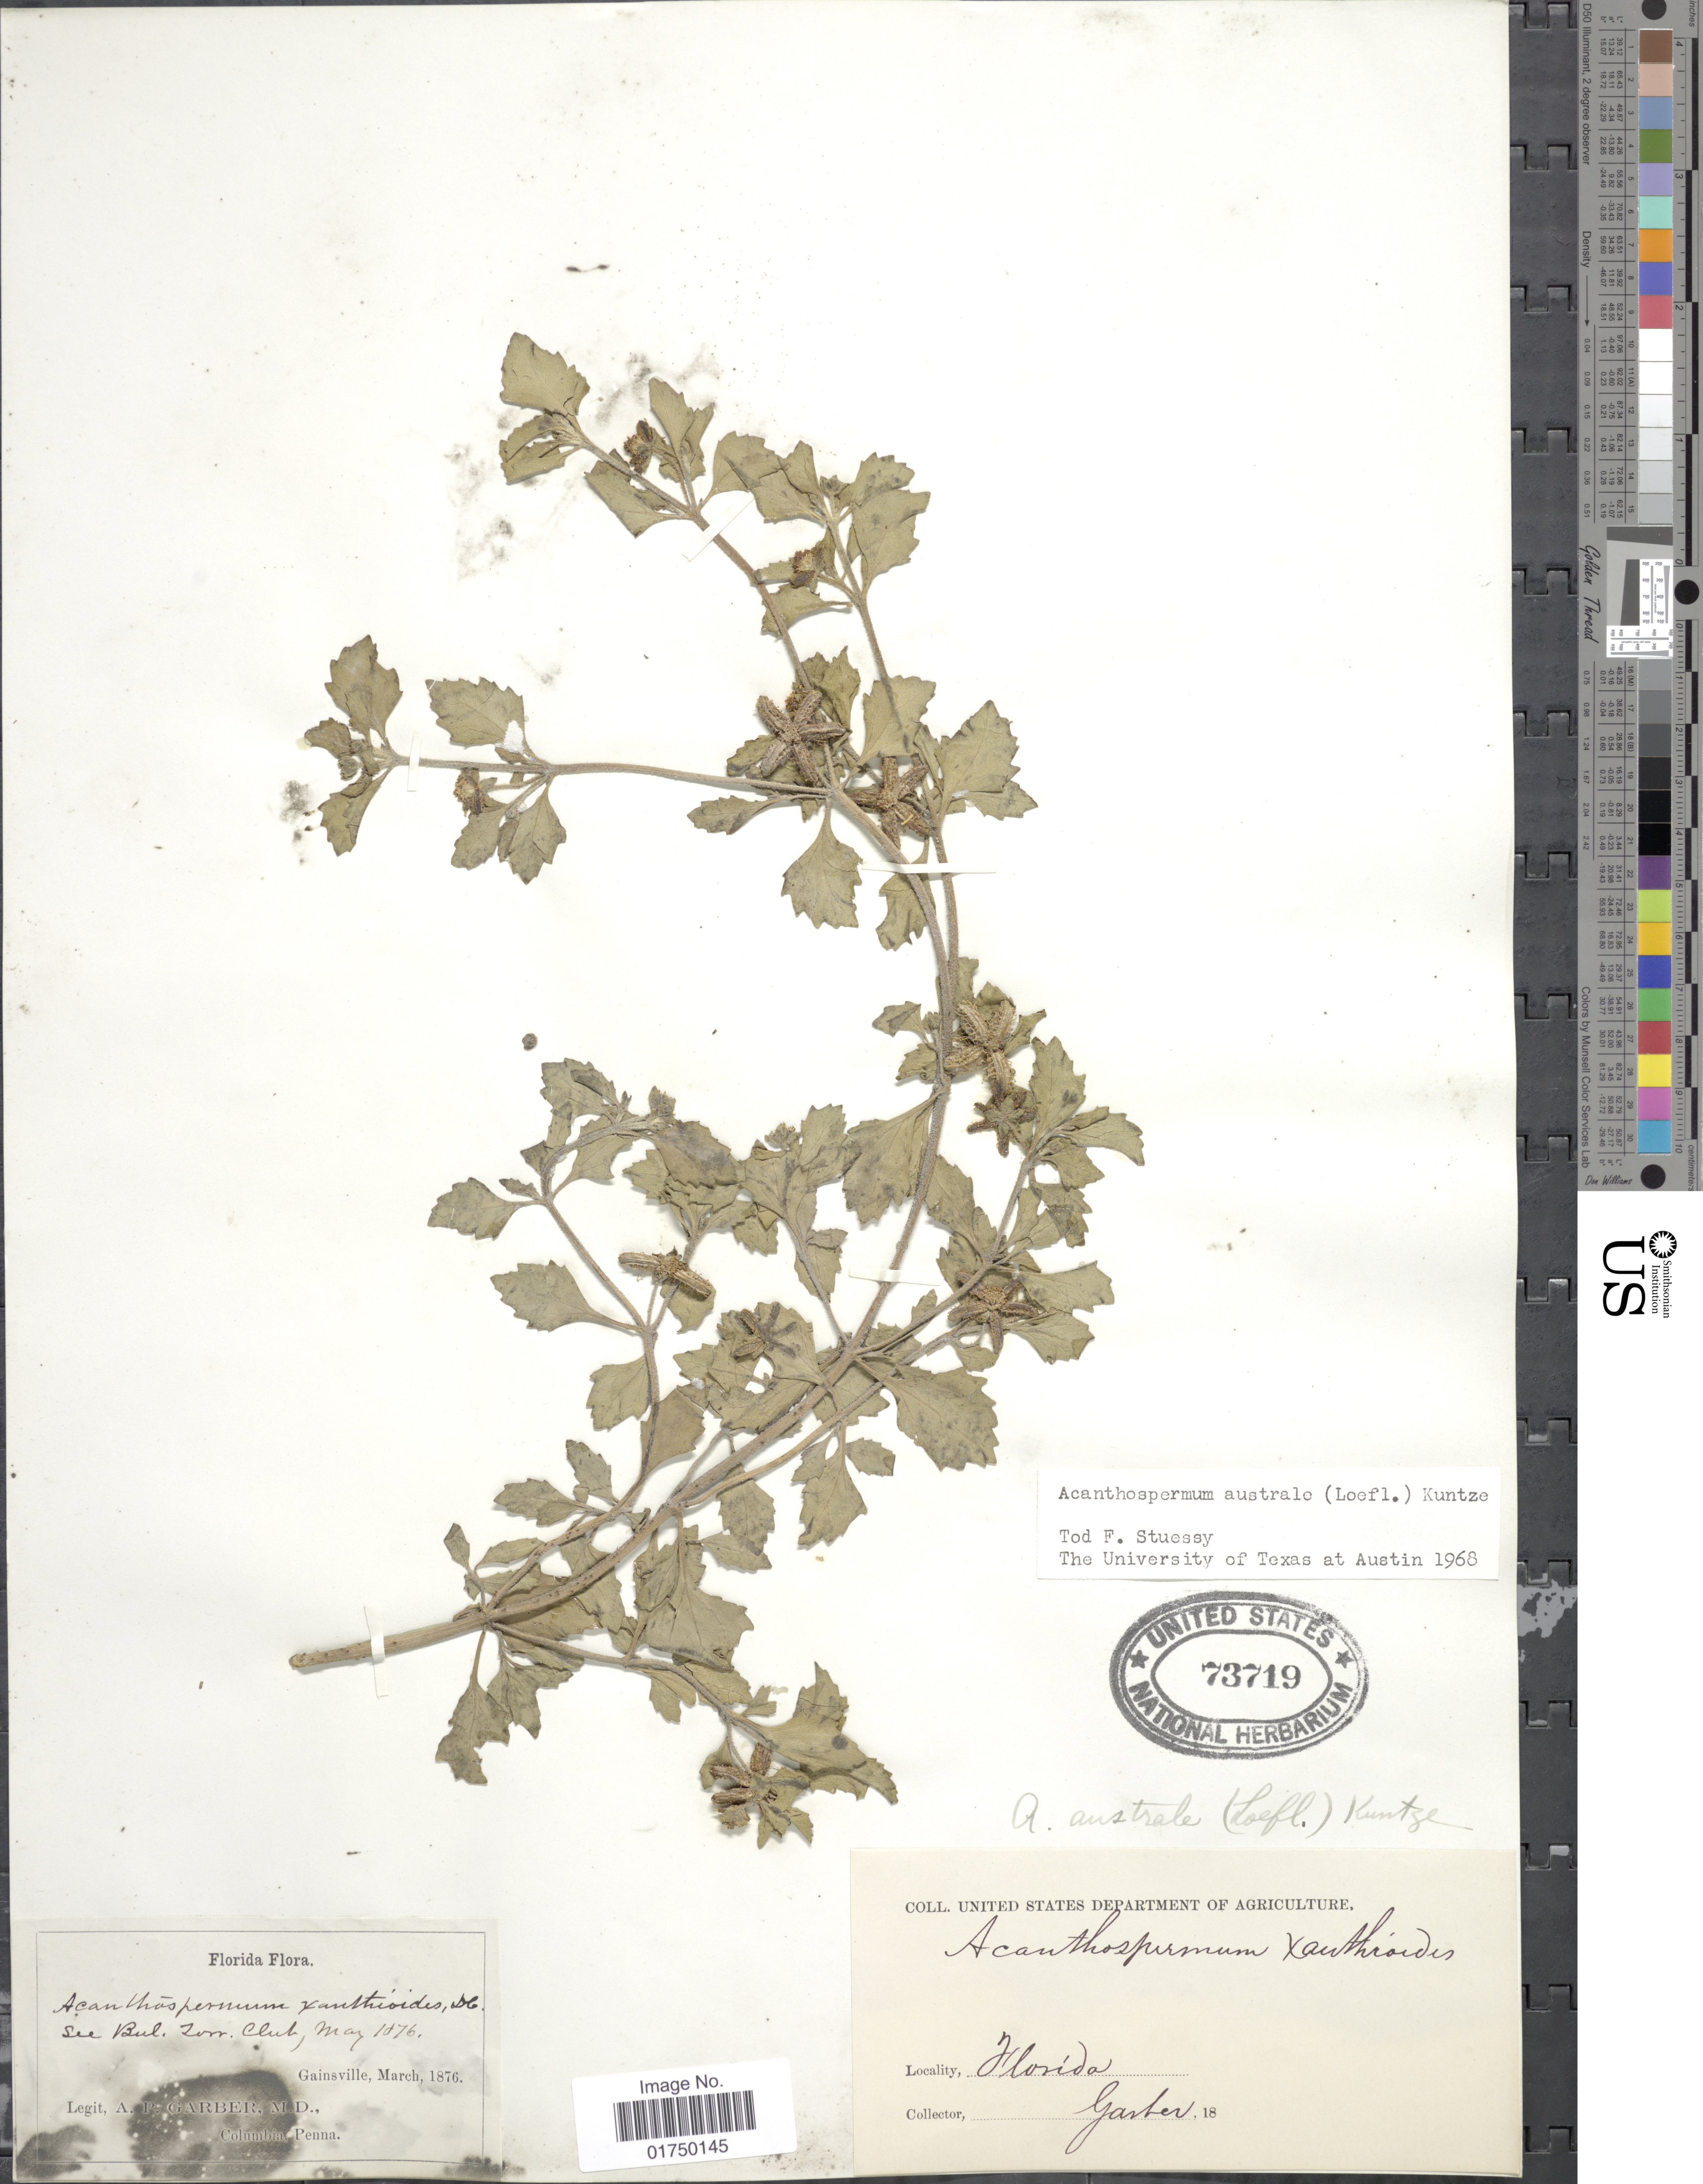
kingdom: Plantae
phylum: Tracheophyta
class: Magnoliopsida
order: Asterales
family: Asteraceae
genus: Acanthospermum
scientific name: Acanthospermum australe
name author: (Loefl.) Kuntze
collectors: A. P. Garber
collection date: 1876-03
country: United States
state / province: Florida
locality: Gainsville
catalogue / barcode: US 73719